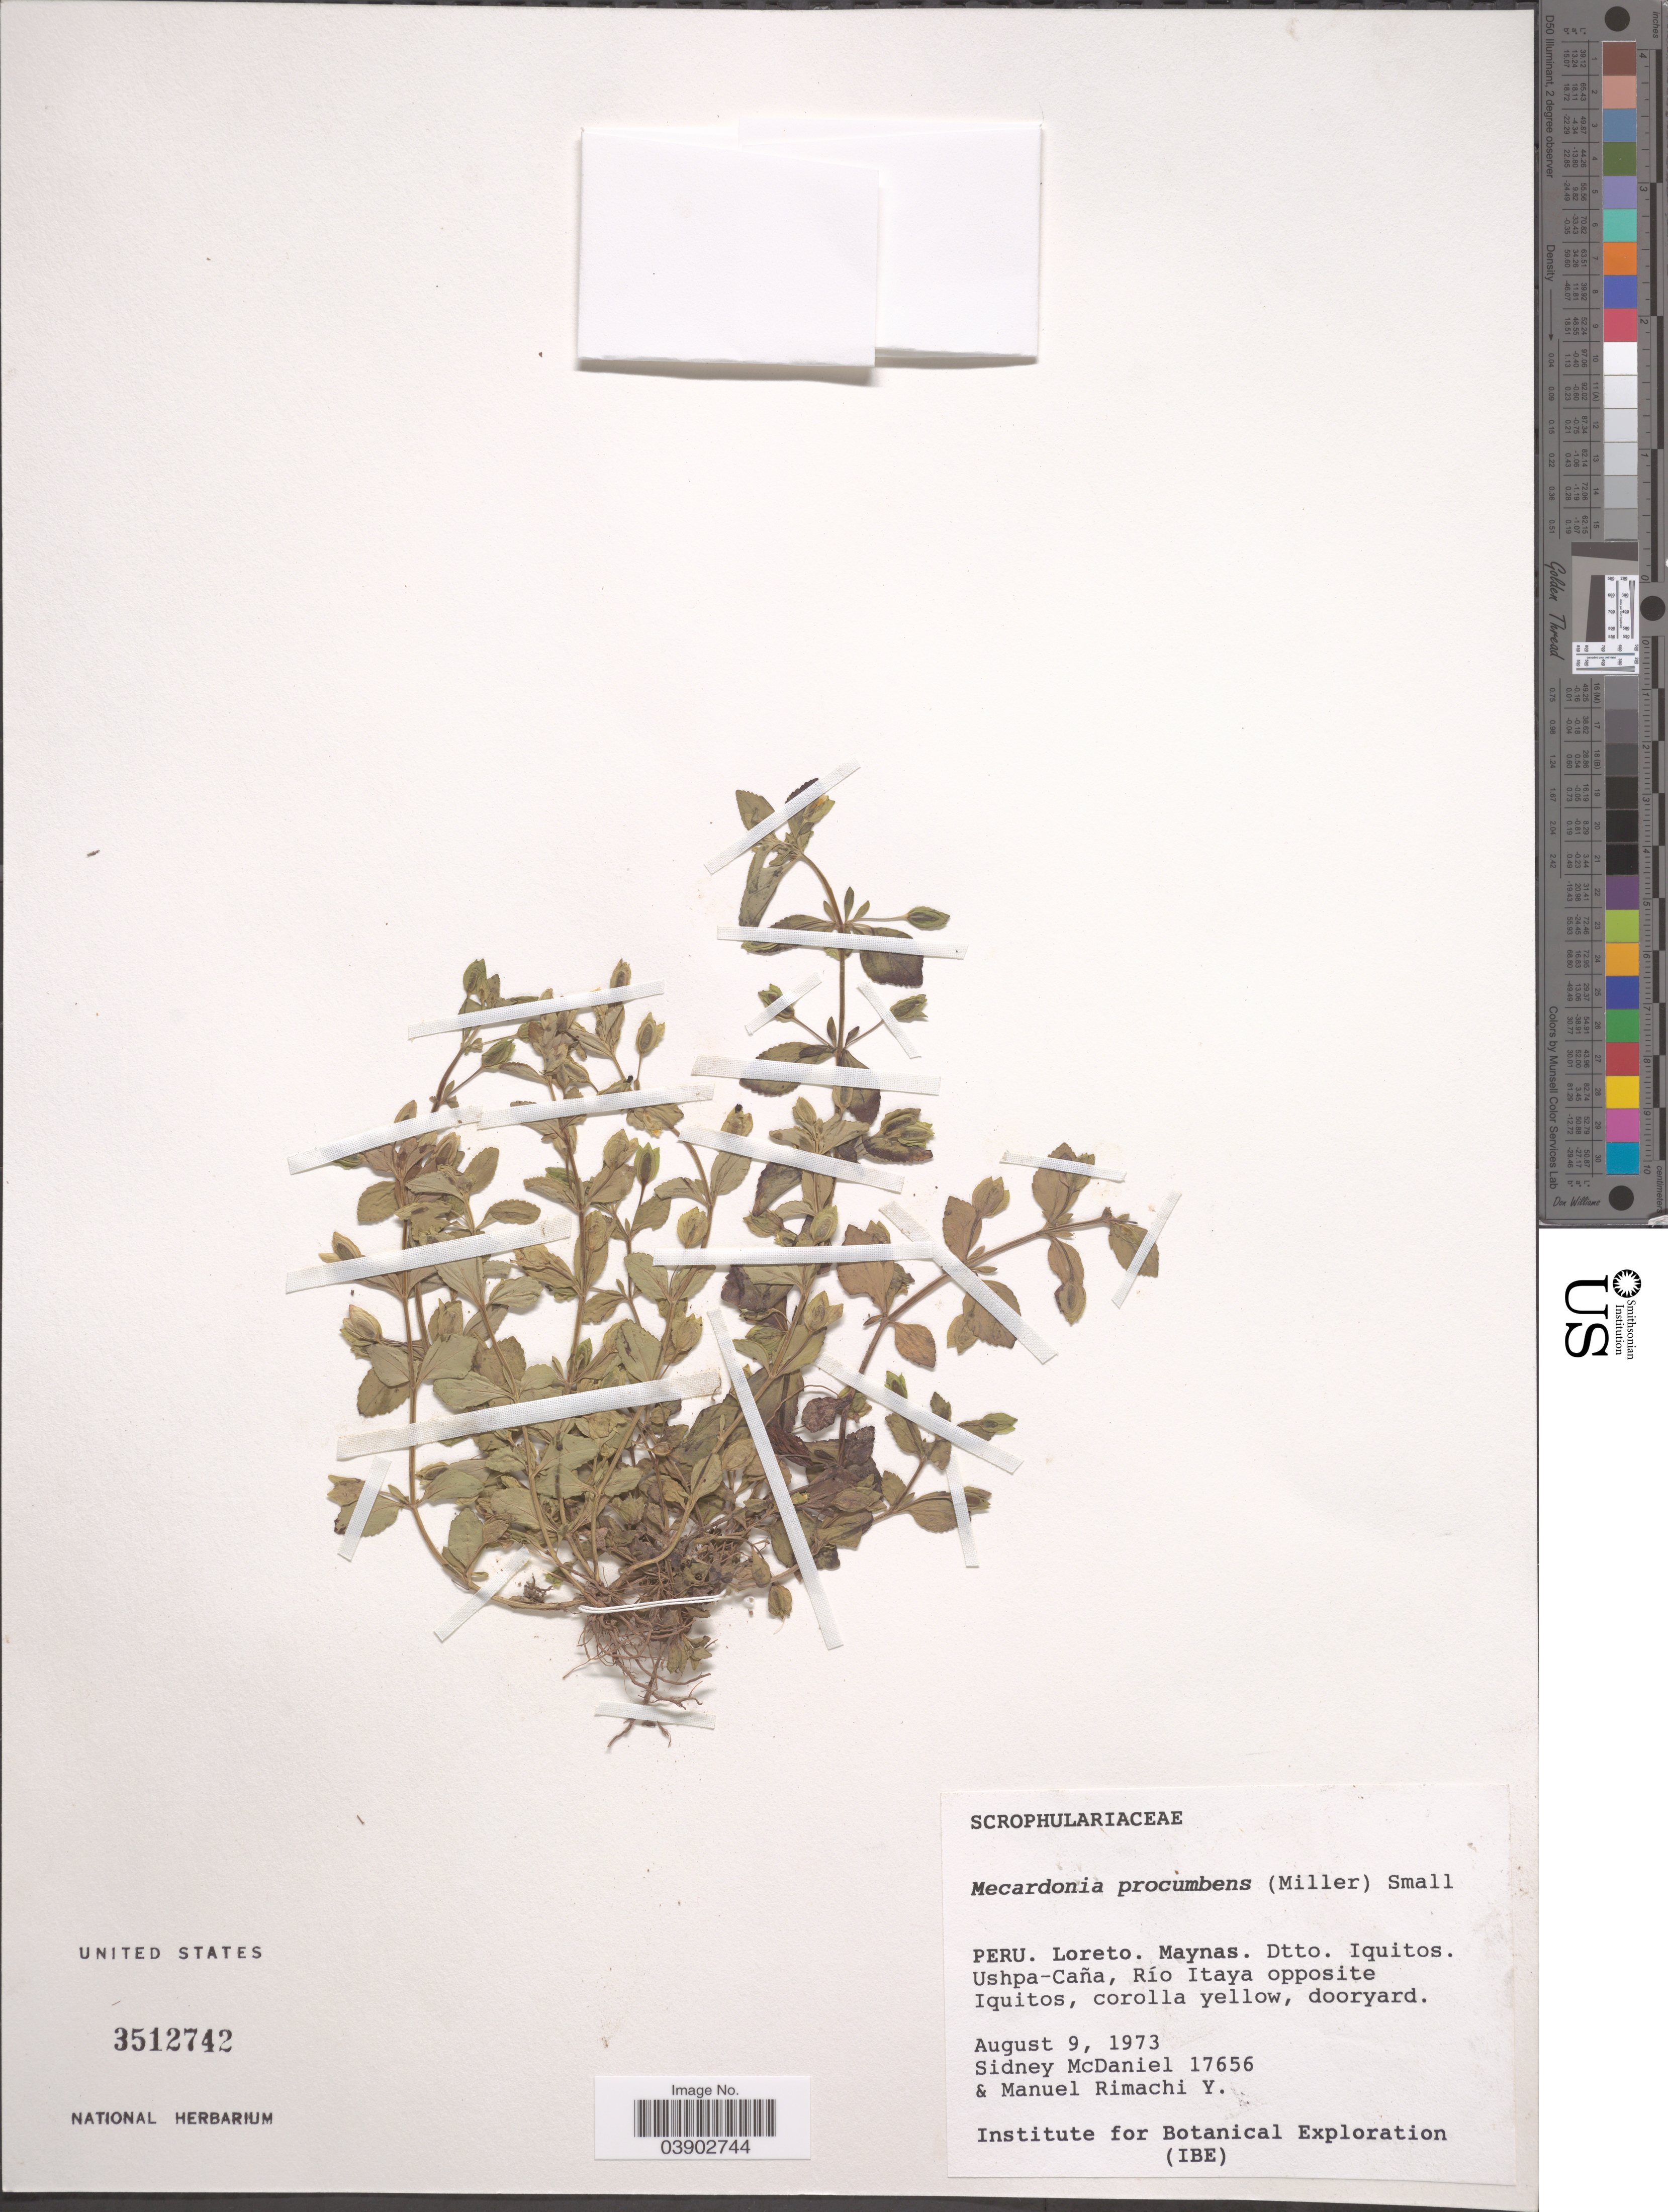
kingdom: Plantae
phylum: Tracheophyta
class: Magnoliopsida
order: Lamiales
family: Plantaginaceae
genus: Mecardonia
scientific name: Mecardonia procumbens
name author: (Mill.) Small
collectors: S. McDaniel & M. Rimachi Y.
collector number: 17656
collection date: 1973-08-09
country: Peru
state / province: Loreto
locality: Maynas. Dtto. Iquitos. Ushpa-Caña, Río Itaya opposite Iquitos.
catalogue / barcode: US 3512742